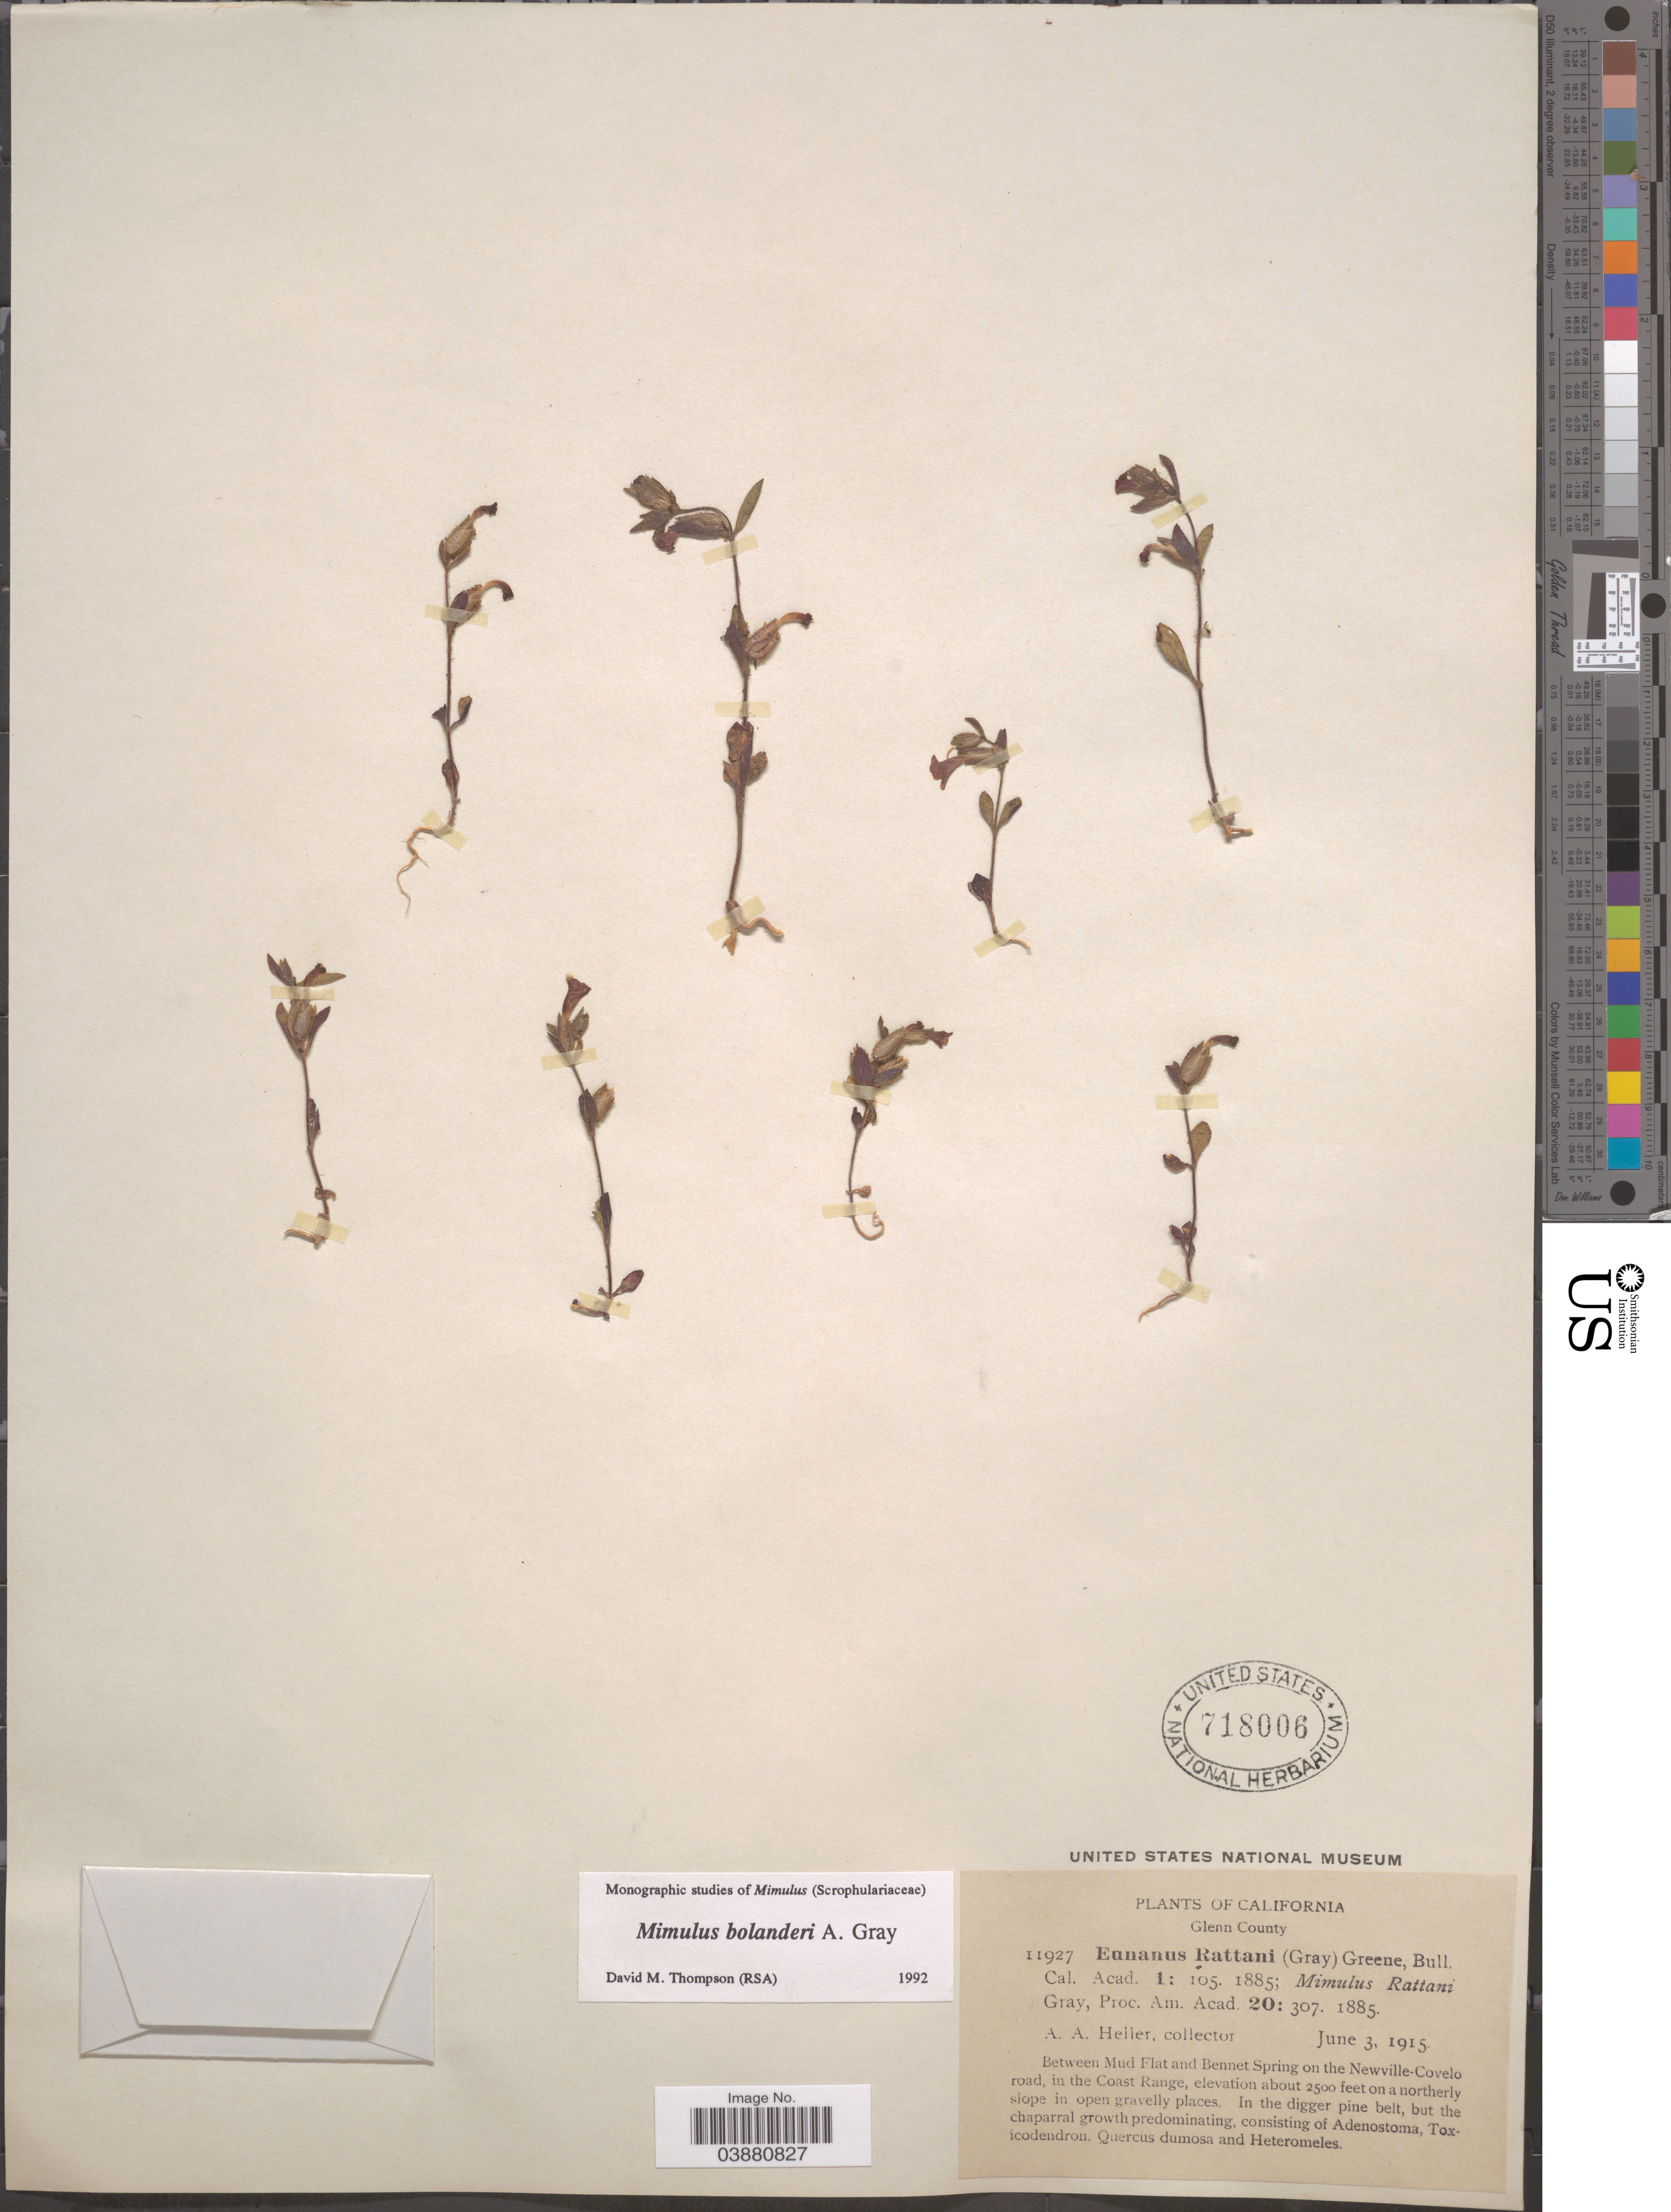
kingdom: Plantae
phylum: Tracheophyta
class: Magnoliopsida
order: Lamiales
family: Phrymaceae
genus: Mimulus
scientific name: Mimulus bolanderi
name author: A. Gray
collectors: A. A. Heller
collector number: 11927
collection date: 1915-06-03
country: United States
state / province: California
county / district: Glenn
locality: Glenn County. Between Mud Flat and Bennet Spring on the Newville-Covelo road, in the Coast Range.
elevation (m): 762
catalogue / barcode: US 718006